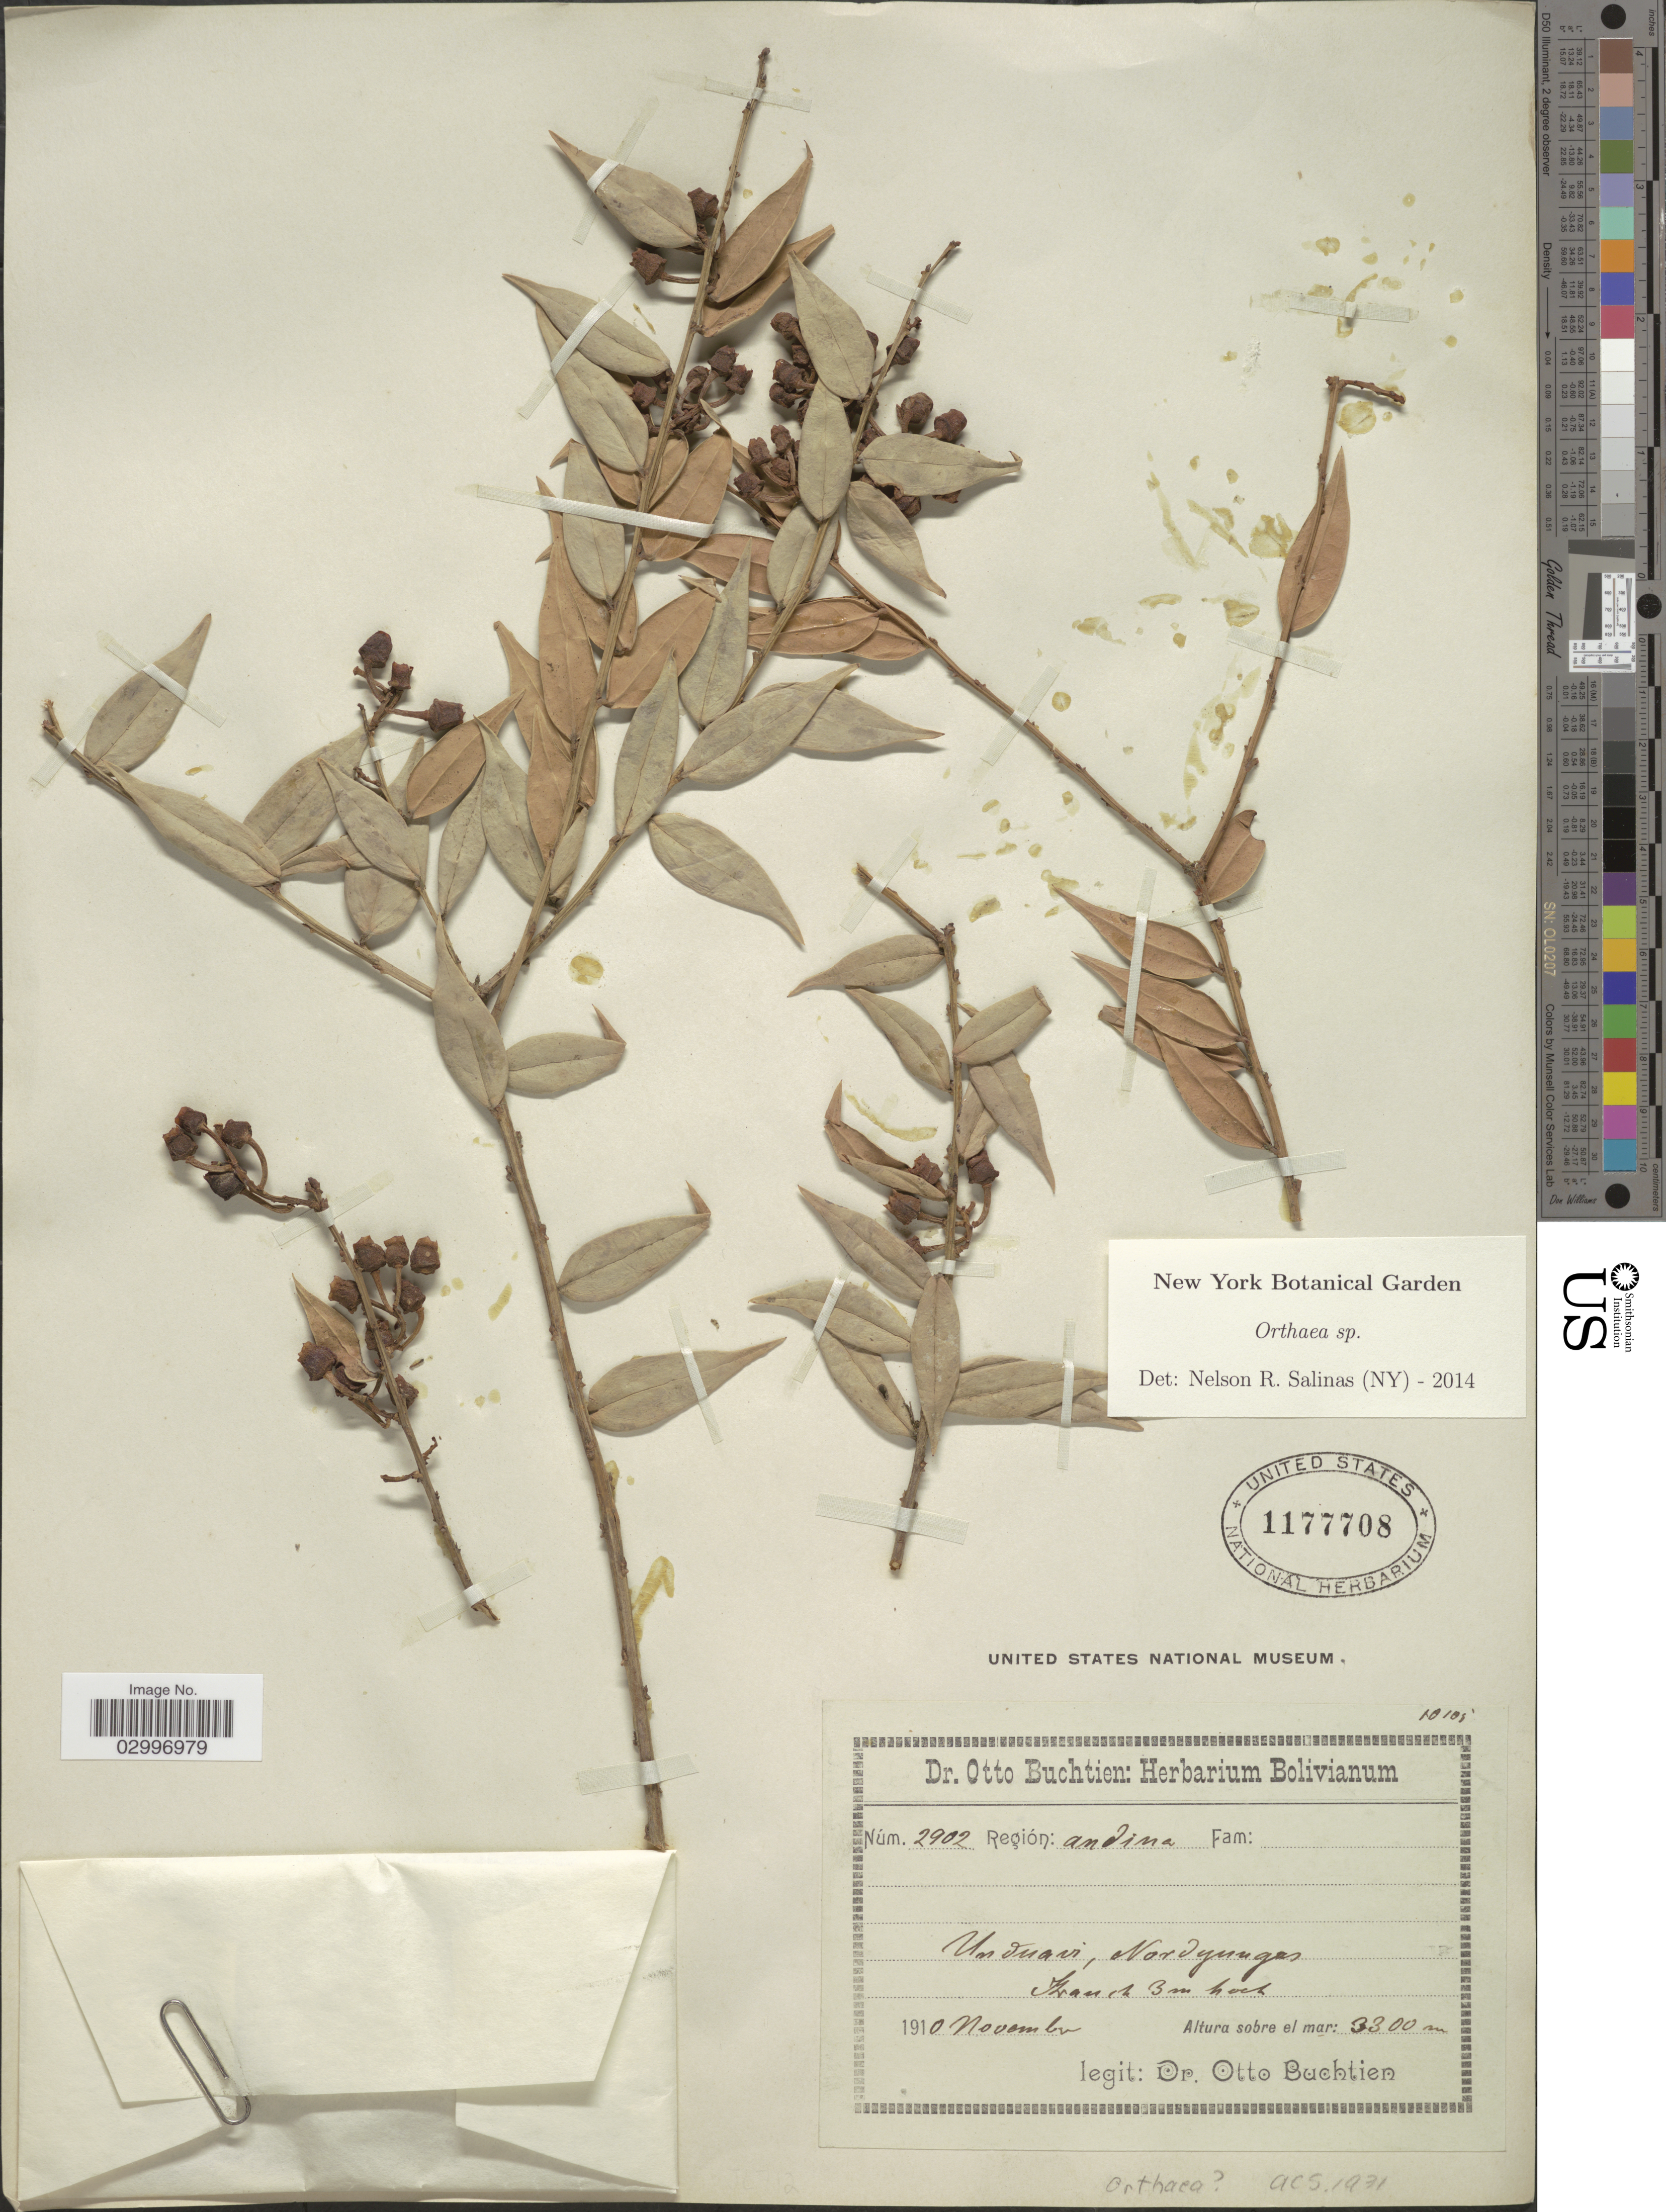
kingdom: Plantae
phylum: Tracheophyta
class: Magnoliopsida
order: Ericales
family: Ericaceae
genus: Orthaea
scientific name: Orthaea sp.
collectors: O. Buchtien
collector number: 2902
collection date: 1910-11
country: Bolivia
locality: Región: Andina. Unduavi, Nordyungas.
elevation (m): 3300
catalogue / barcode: US 1177708